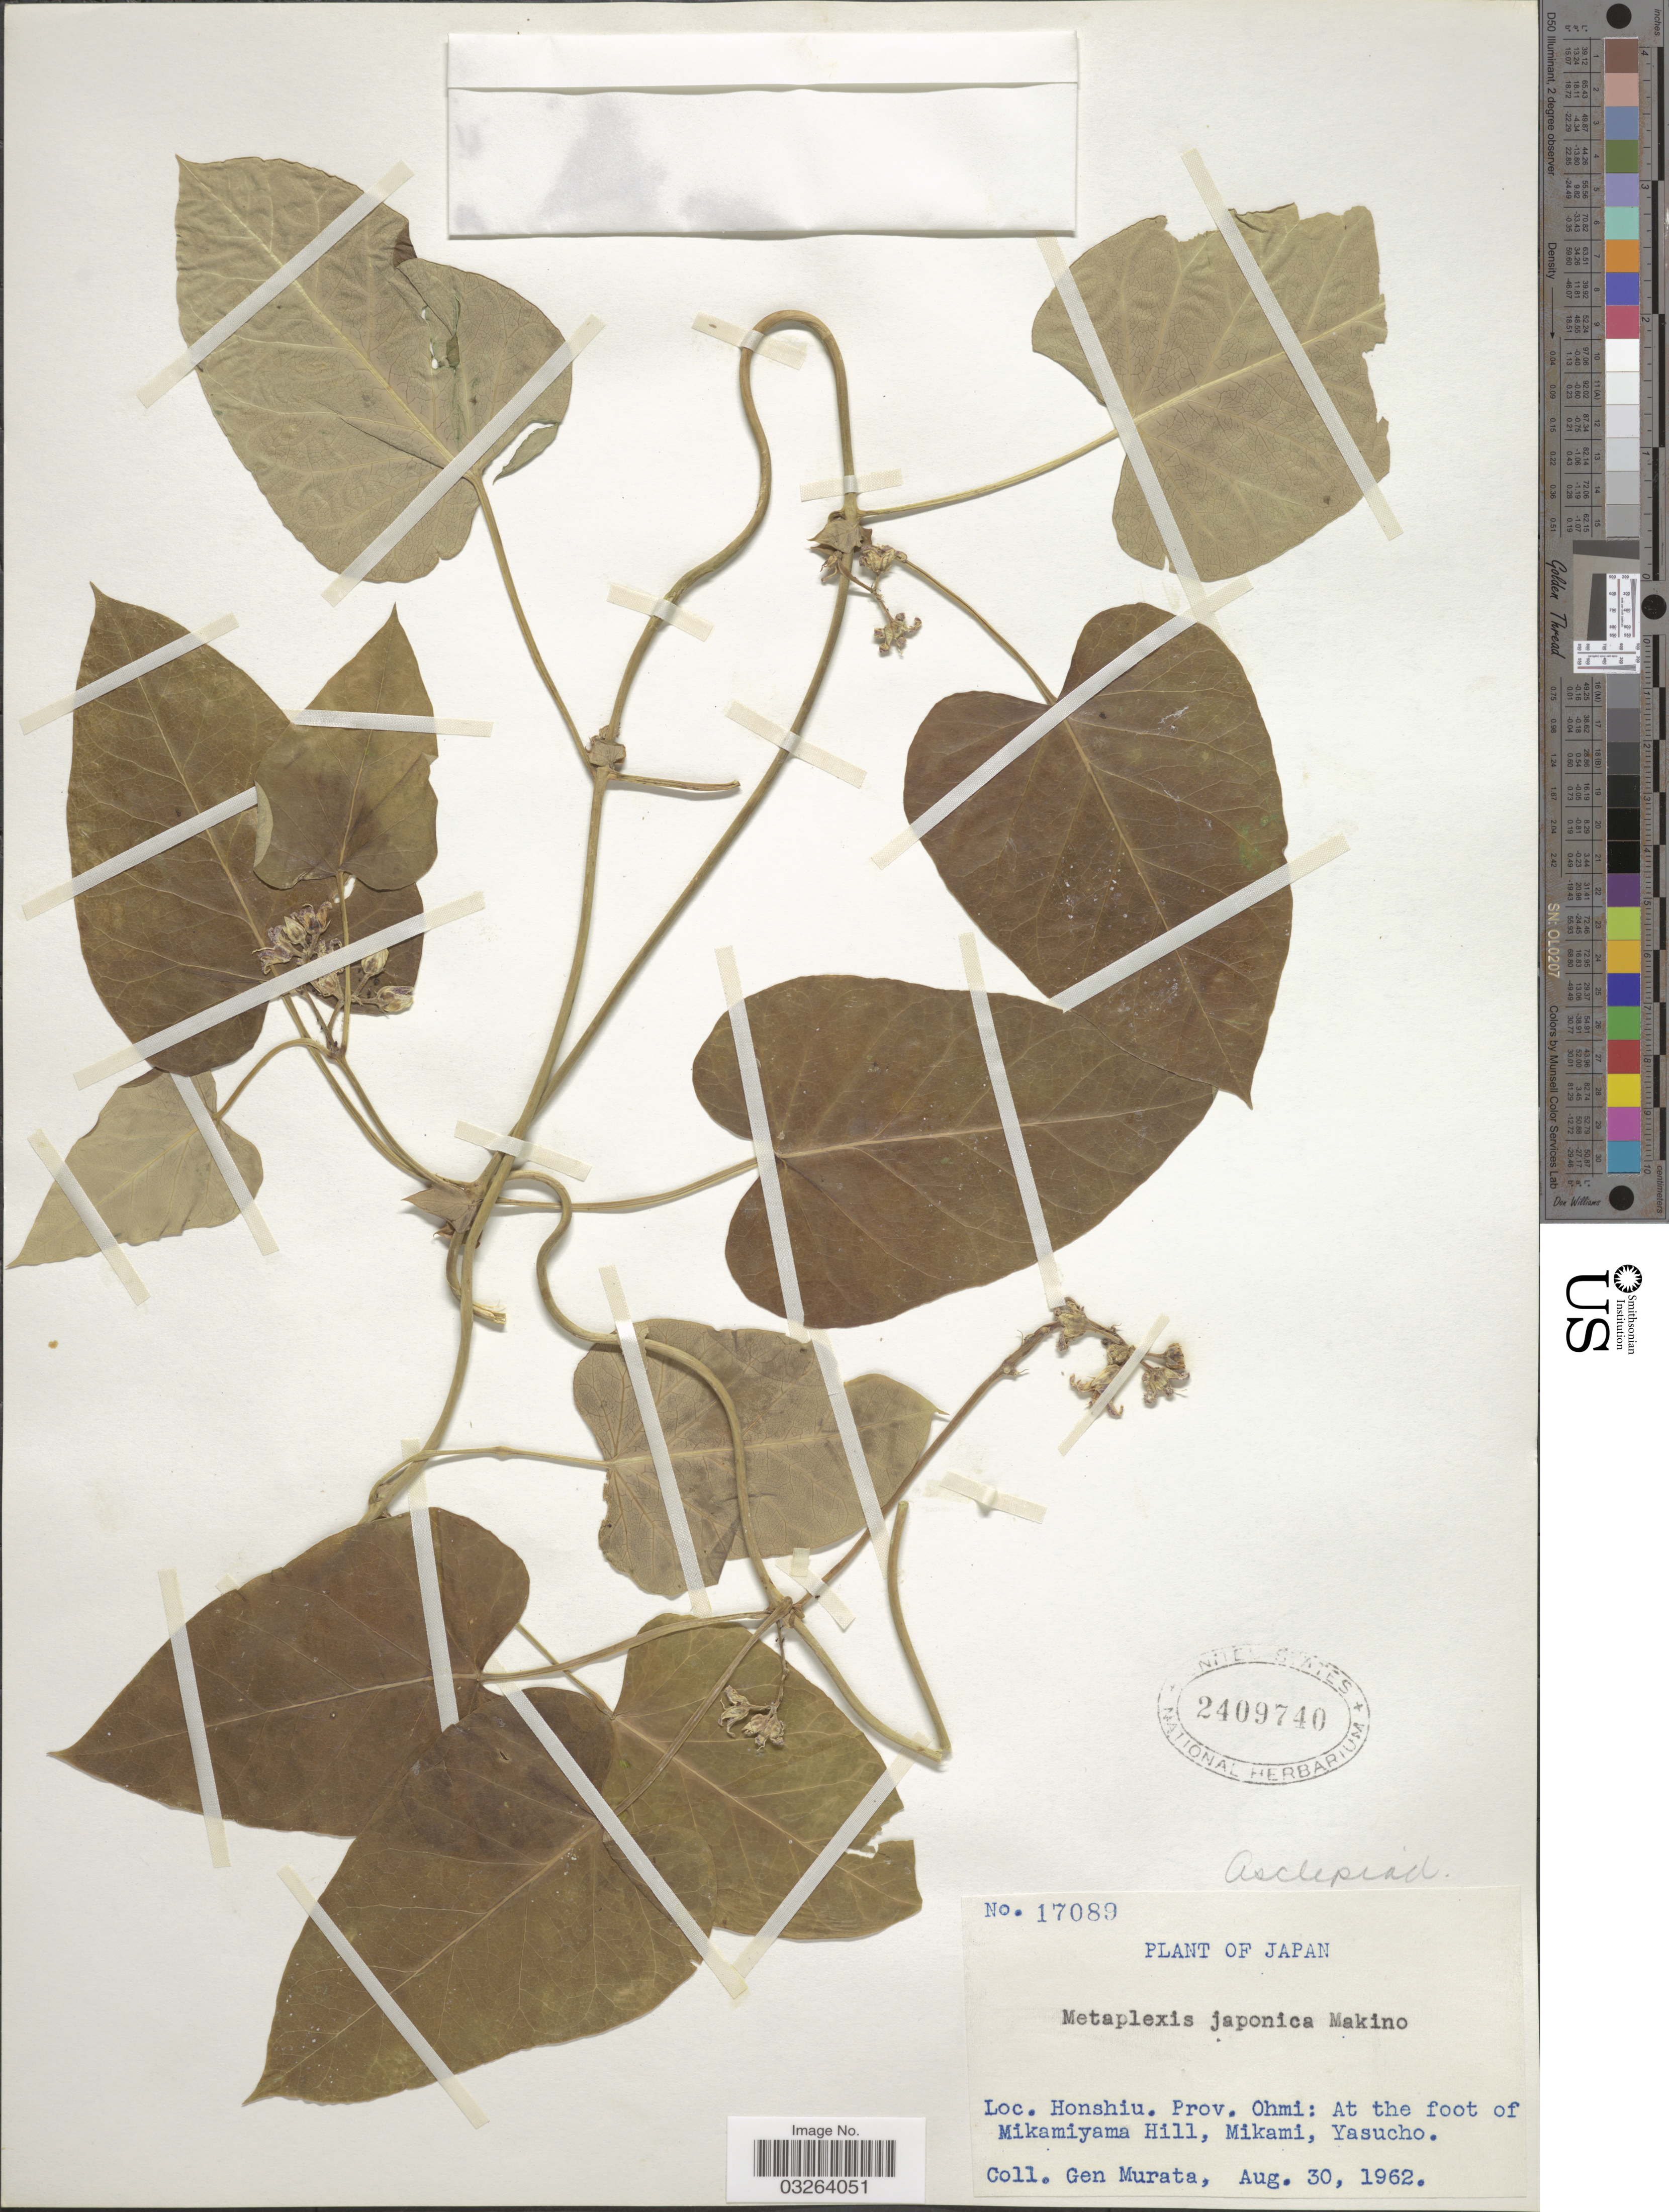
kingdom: Plantae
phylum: Tracheophyta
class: Magnoliopsida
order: Gentianales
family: Apocynaceae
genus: Metaplexis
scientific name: Metaplexis japonica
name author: (Thunb.) Makino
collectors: G. Murata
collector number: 17089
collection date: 1962-08-30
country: Japan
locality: Honshiu. Prov. Ohmi: At the foot of Mikamiyama Hill, Mikami, Yasucho.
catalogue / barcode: US 2409740